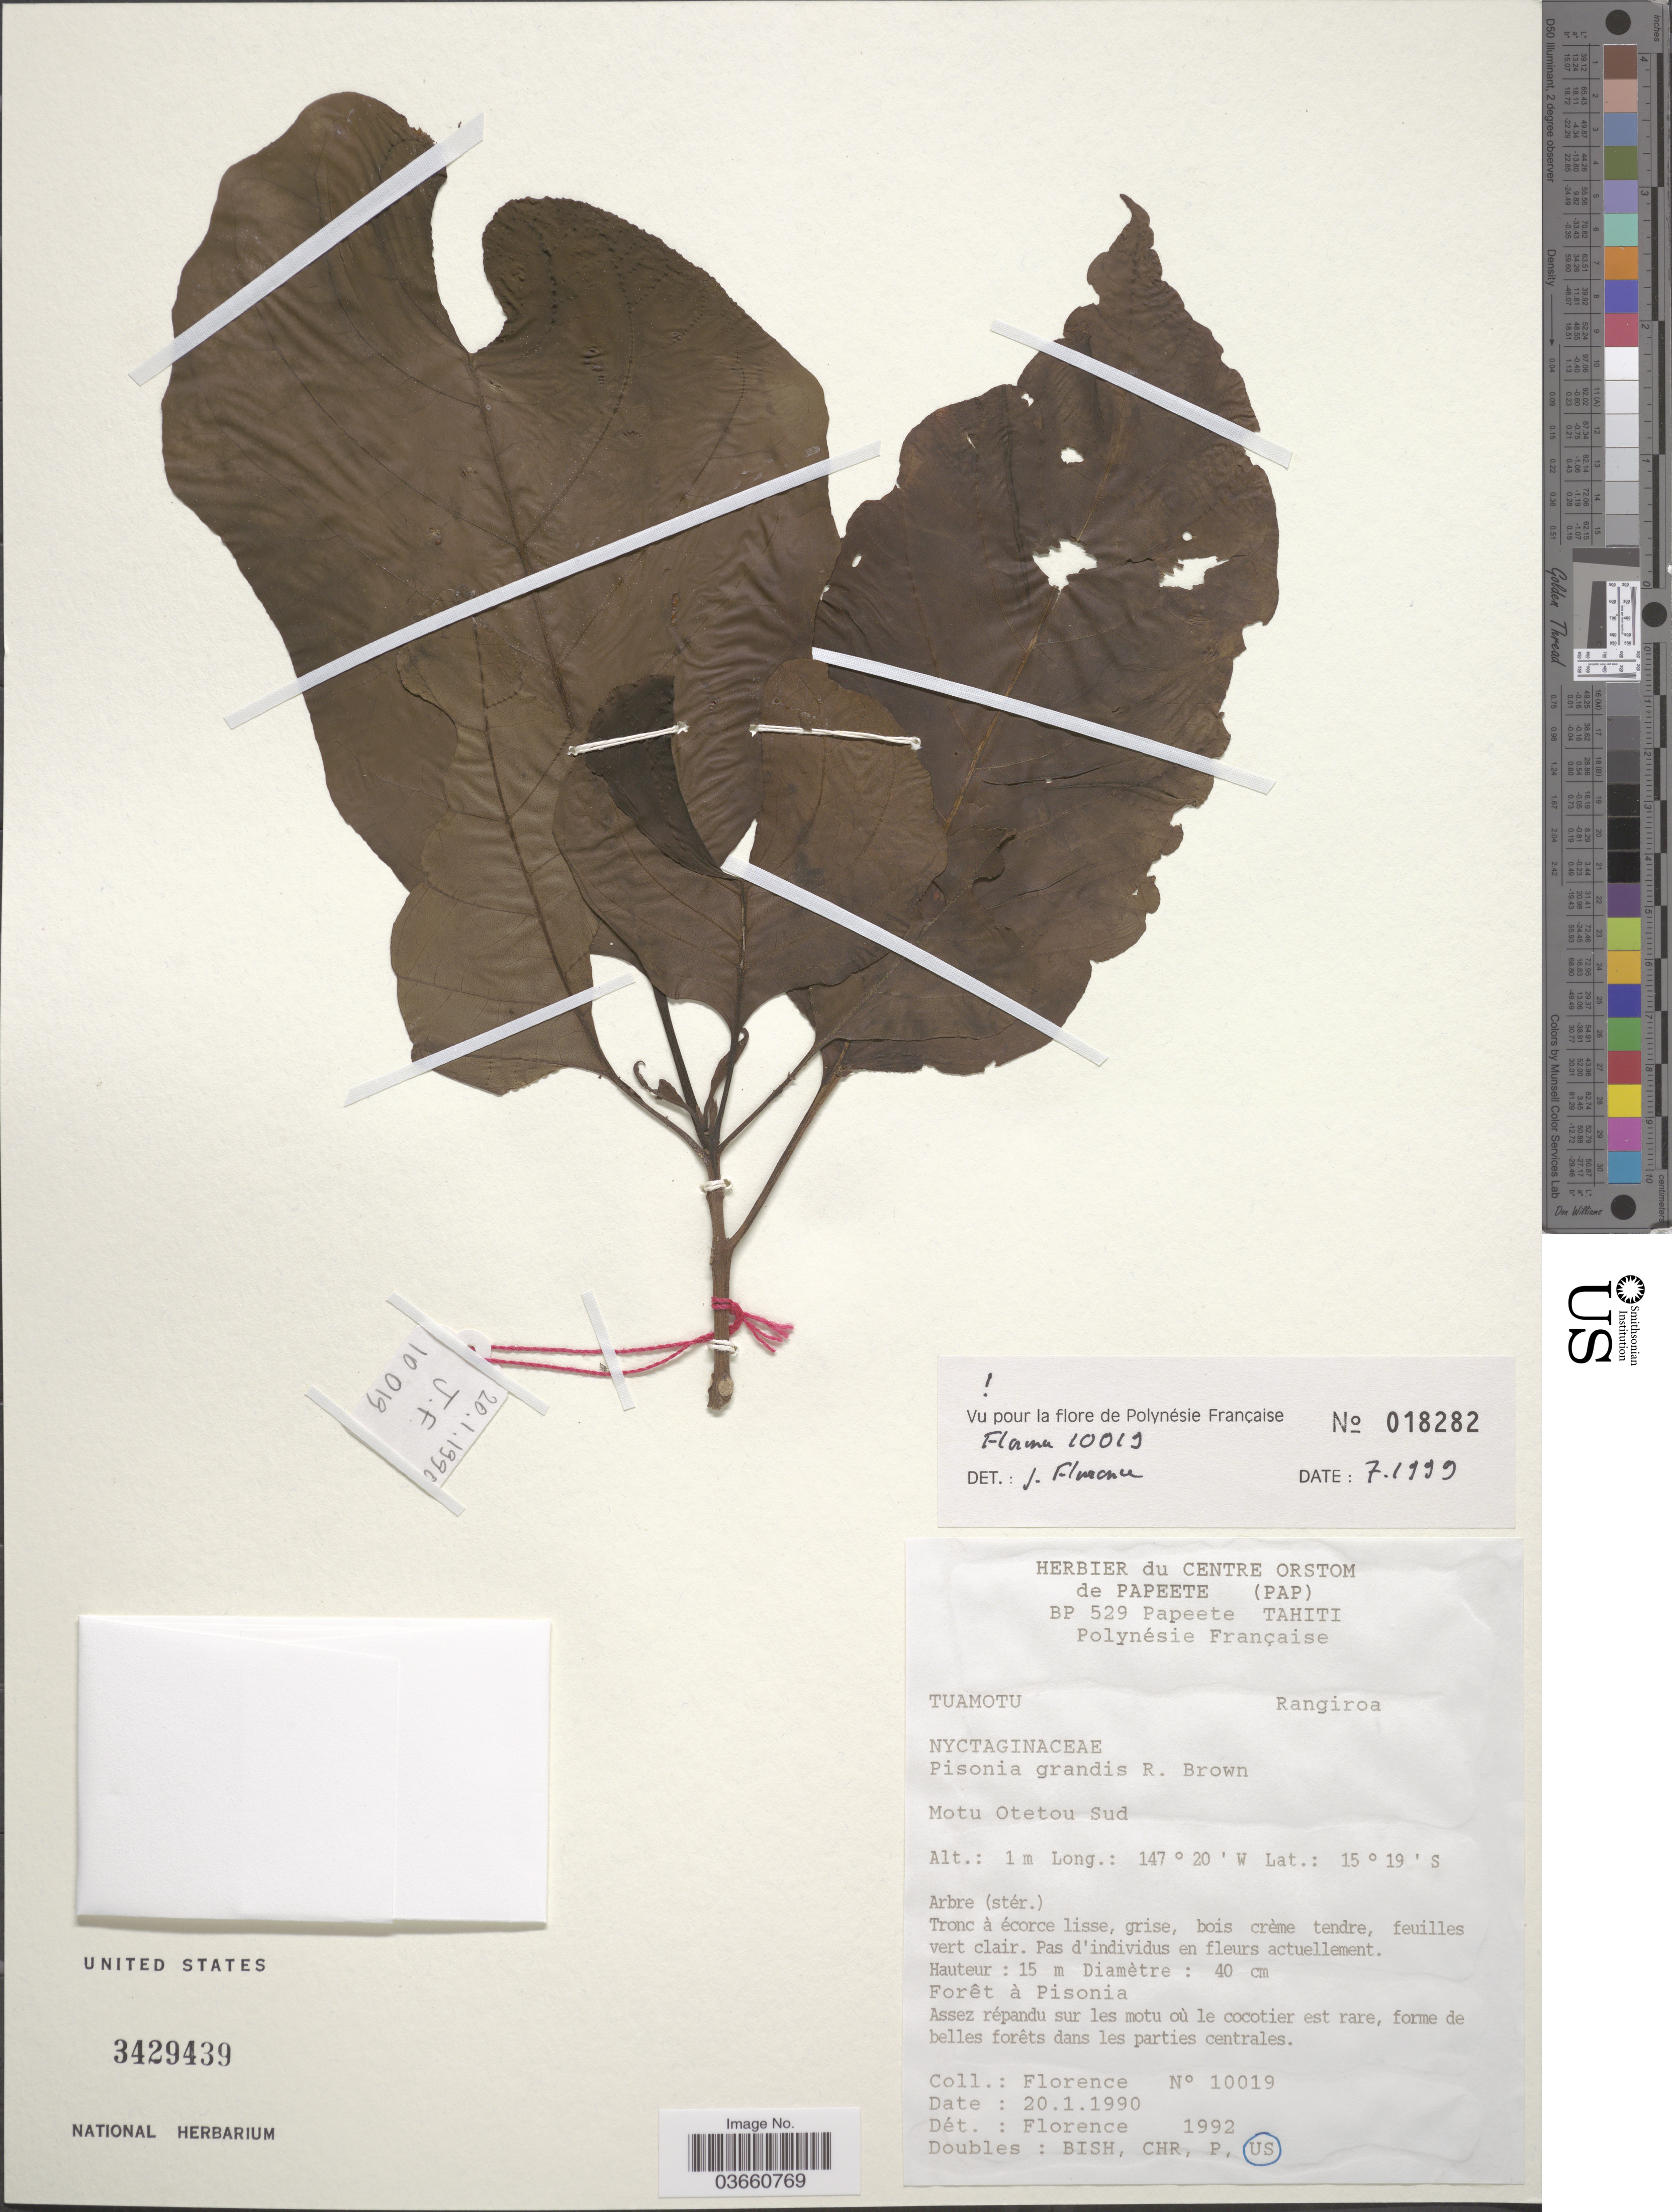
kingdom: Plantae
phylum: Tracheophyta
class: Magnoliopsida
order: Caryophyllales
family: Nyctaginaceae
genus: Pisonia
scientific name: Pisonia grandis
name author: R. Br.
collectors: -. Florence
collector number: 10019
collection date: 1990-01-20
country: French Polynesia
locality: Tuamotu. Rangiroa. Motu Otetou Sud.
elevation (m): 1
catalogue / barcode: US 3429439